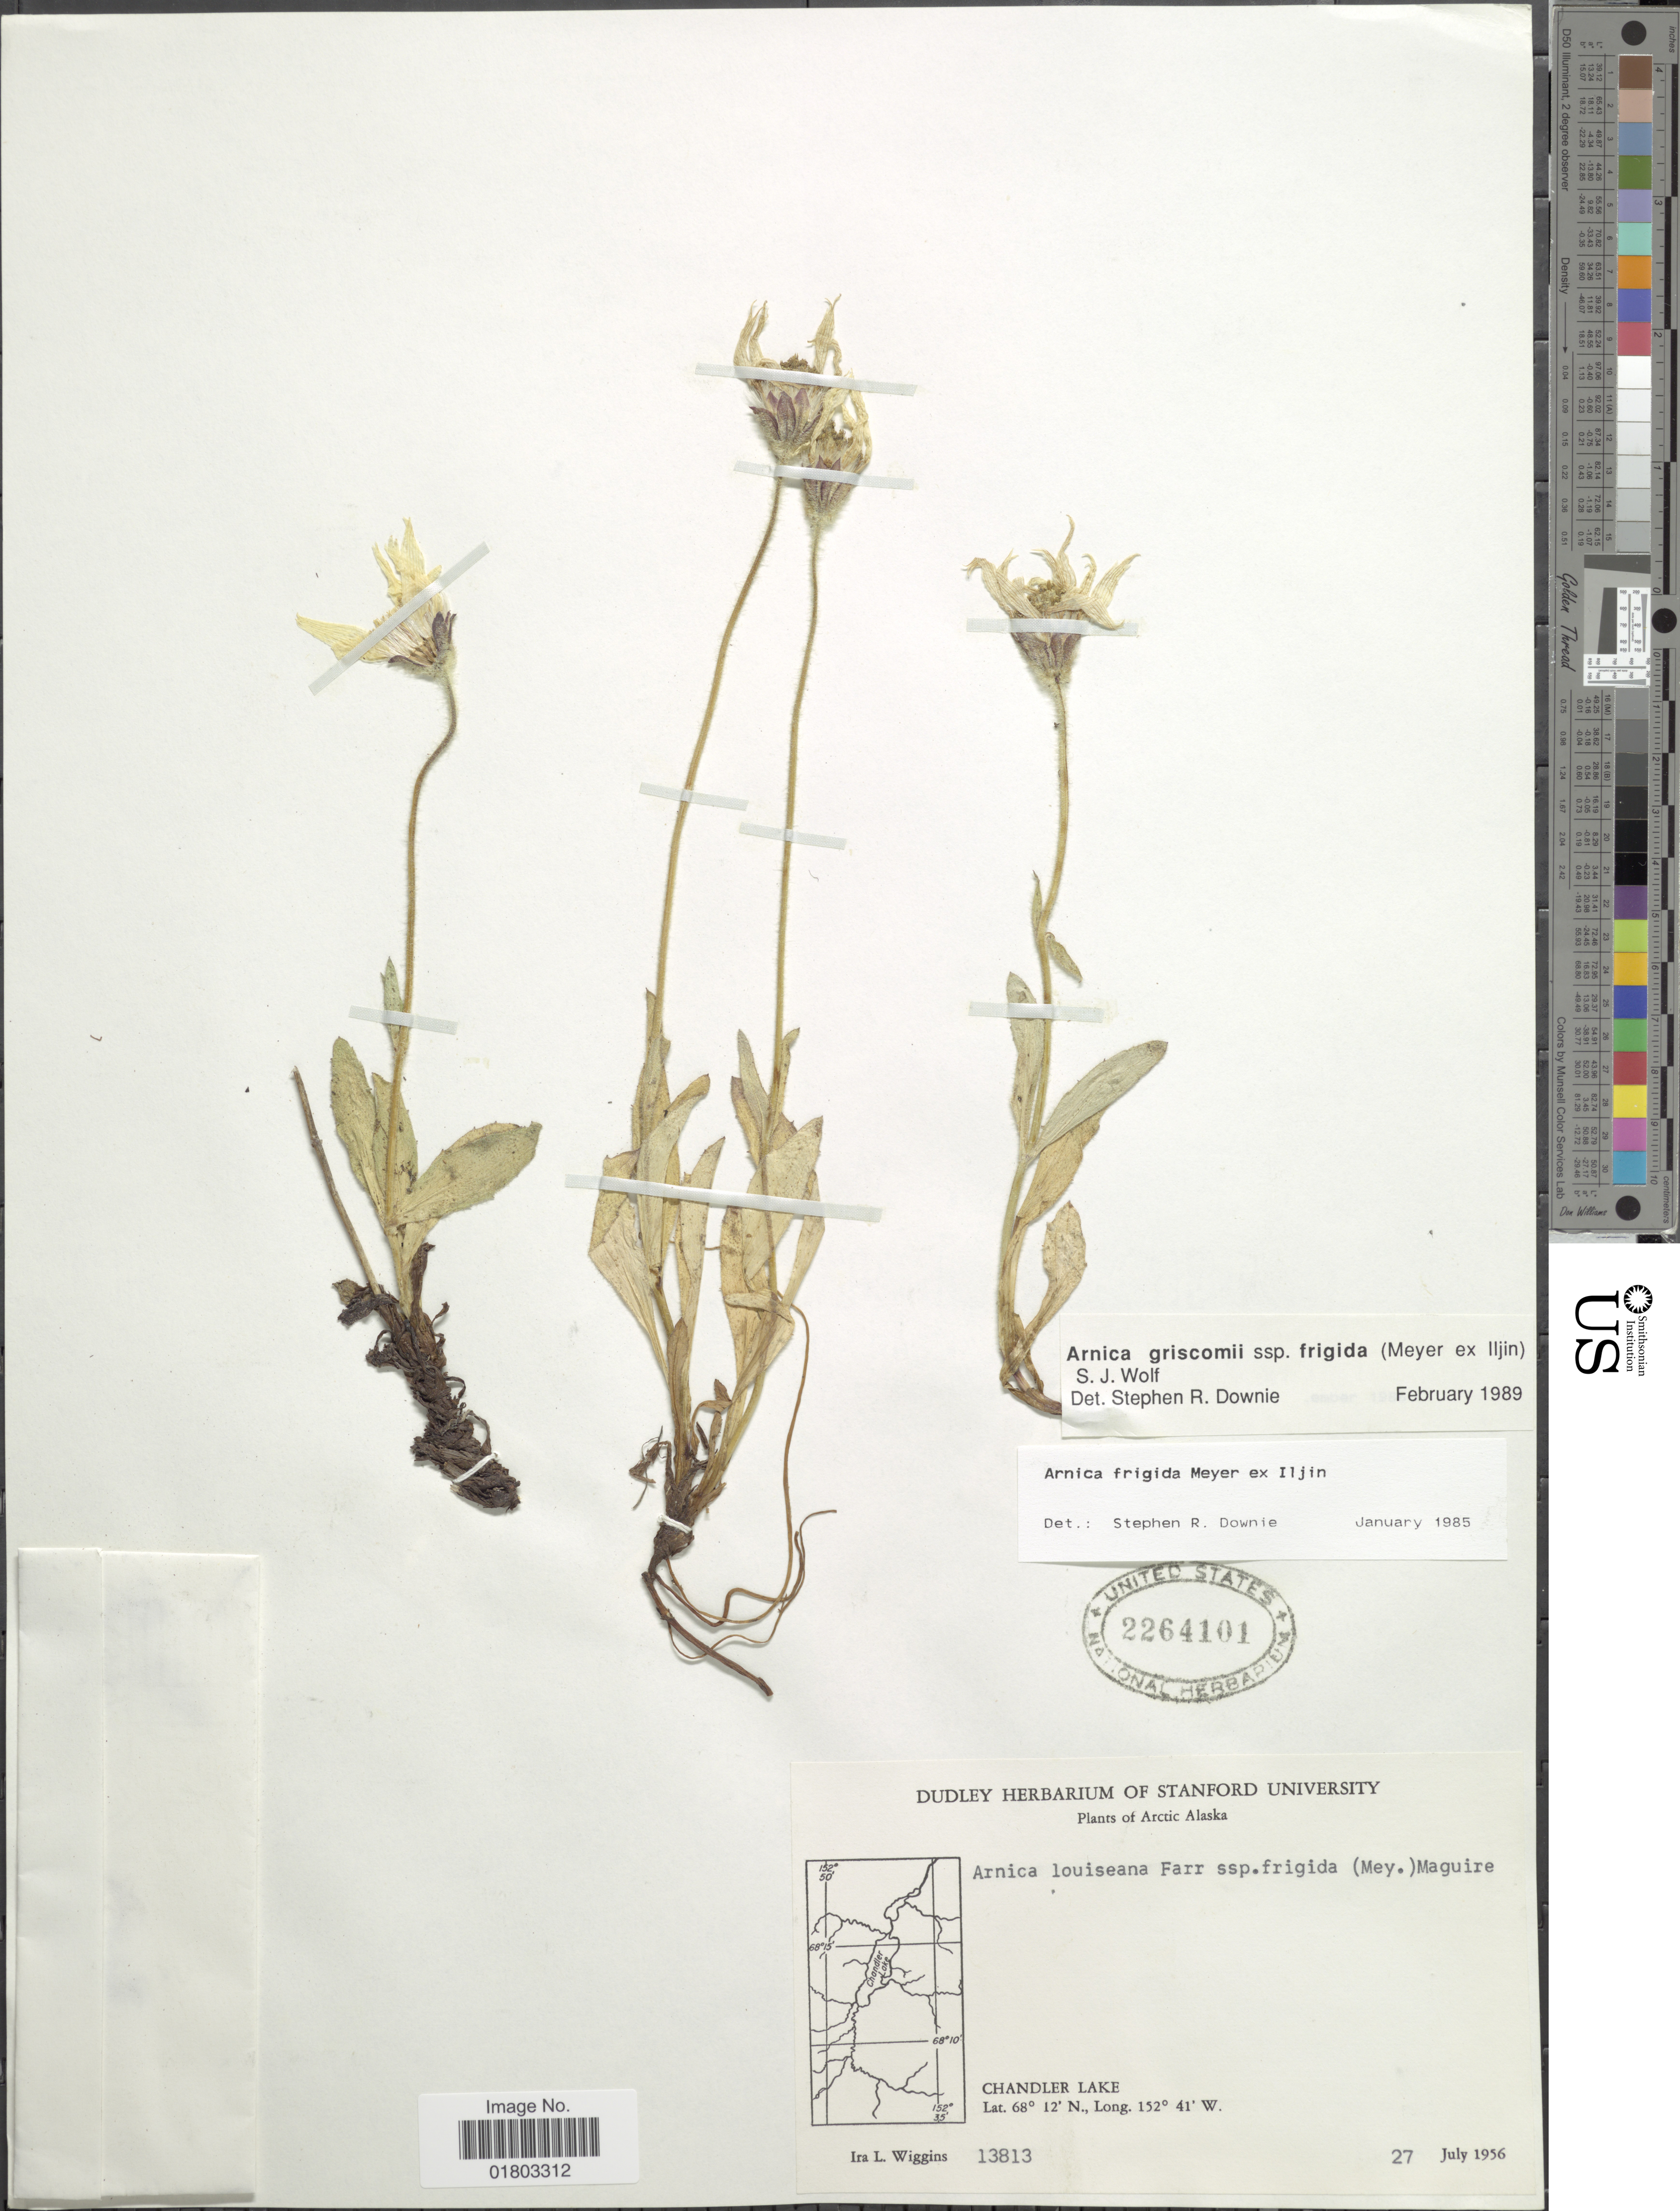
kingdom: Plantae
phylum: Tracheophyta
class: Magnoliopsida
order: Asterales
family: Asteraceae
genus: Arnica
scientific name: Arnica griscomii subsp. frigida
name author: (C.A. Mey. ex Iljin) S.J. Wolf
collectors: I. L. Wiggins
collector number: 13813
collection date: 1956-07-27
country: United States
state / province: Alaska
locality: Arctic Alaska, Chandler Lake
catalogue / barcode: US 2264101